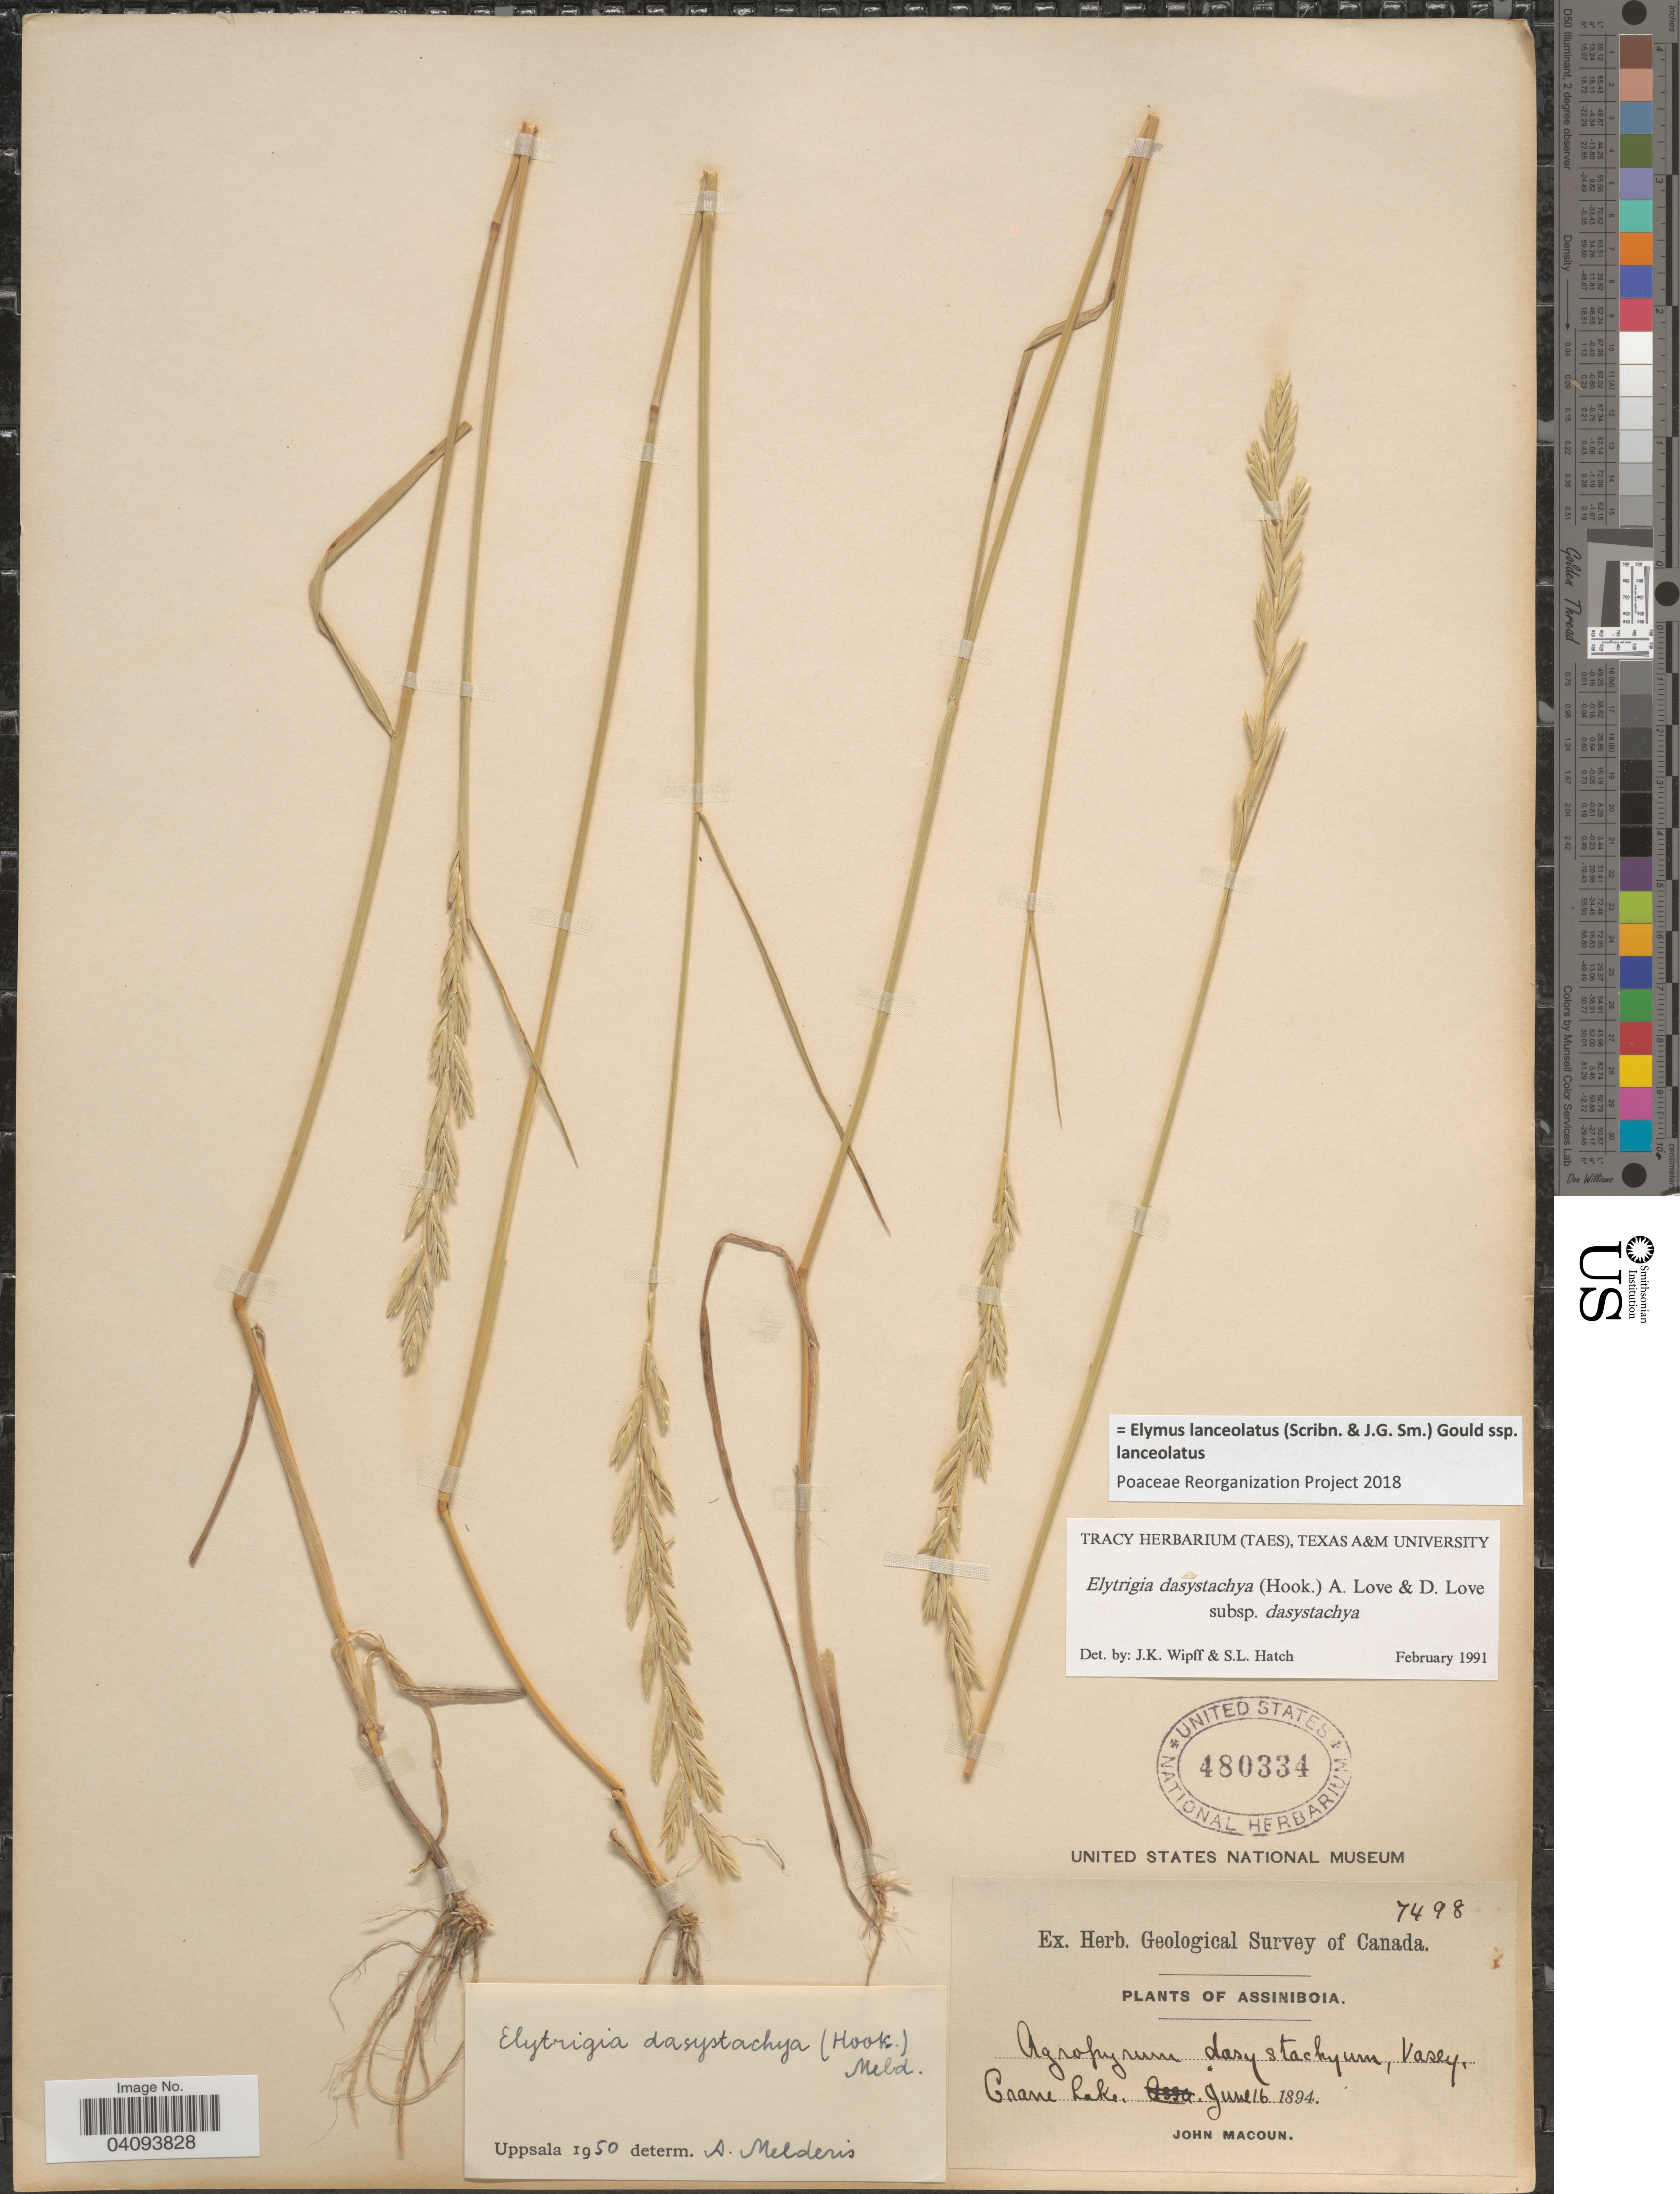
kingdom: Plantae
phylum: Tracheophyta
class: Liliopsida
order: Poales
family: Poaceae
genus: Elymus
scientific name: Elymus lanceolatus subsp. lanceolatus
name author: (Scribn. & J.G. Sm.) Gould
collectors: J. Macoun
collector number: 7498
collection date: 1894-06-16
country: Canada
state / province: Saskatchewan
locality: Geological Survey of Canada. Assiniboia. Crane Lake.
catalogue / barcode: US 480334